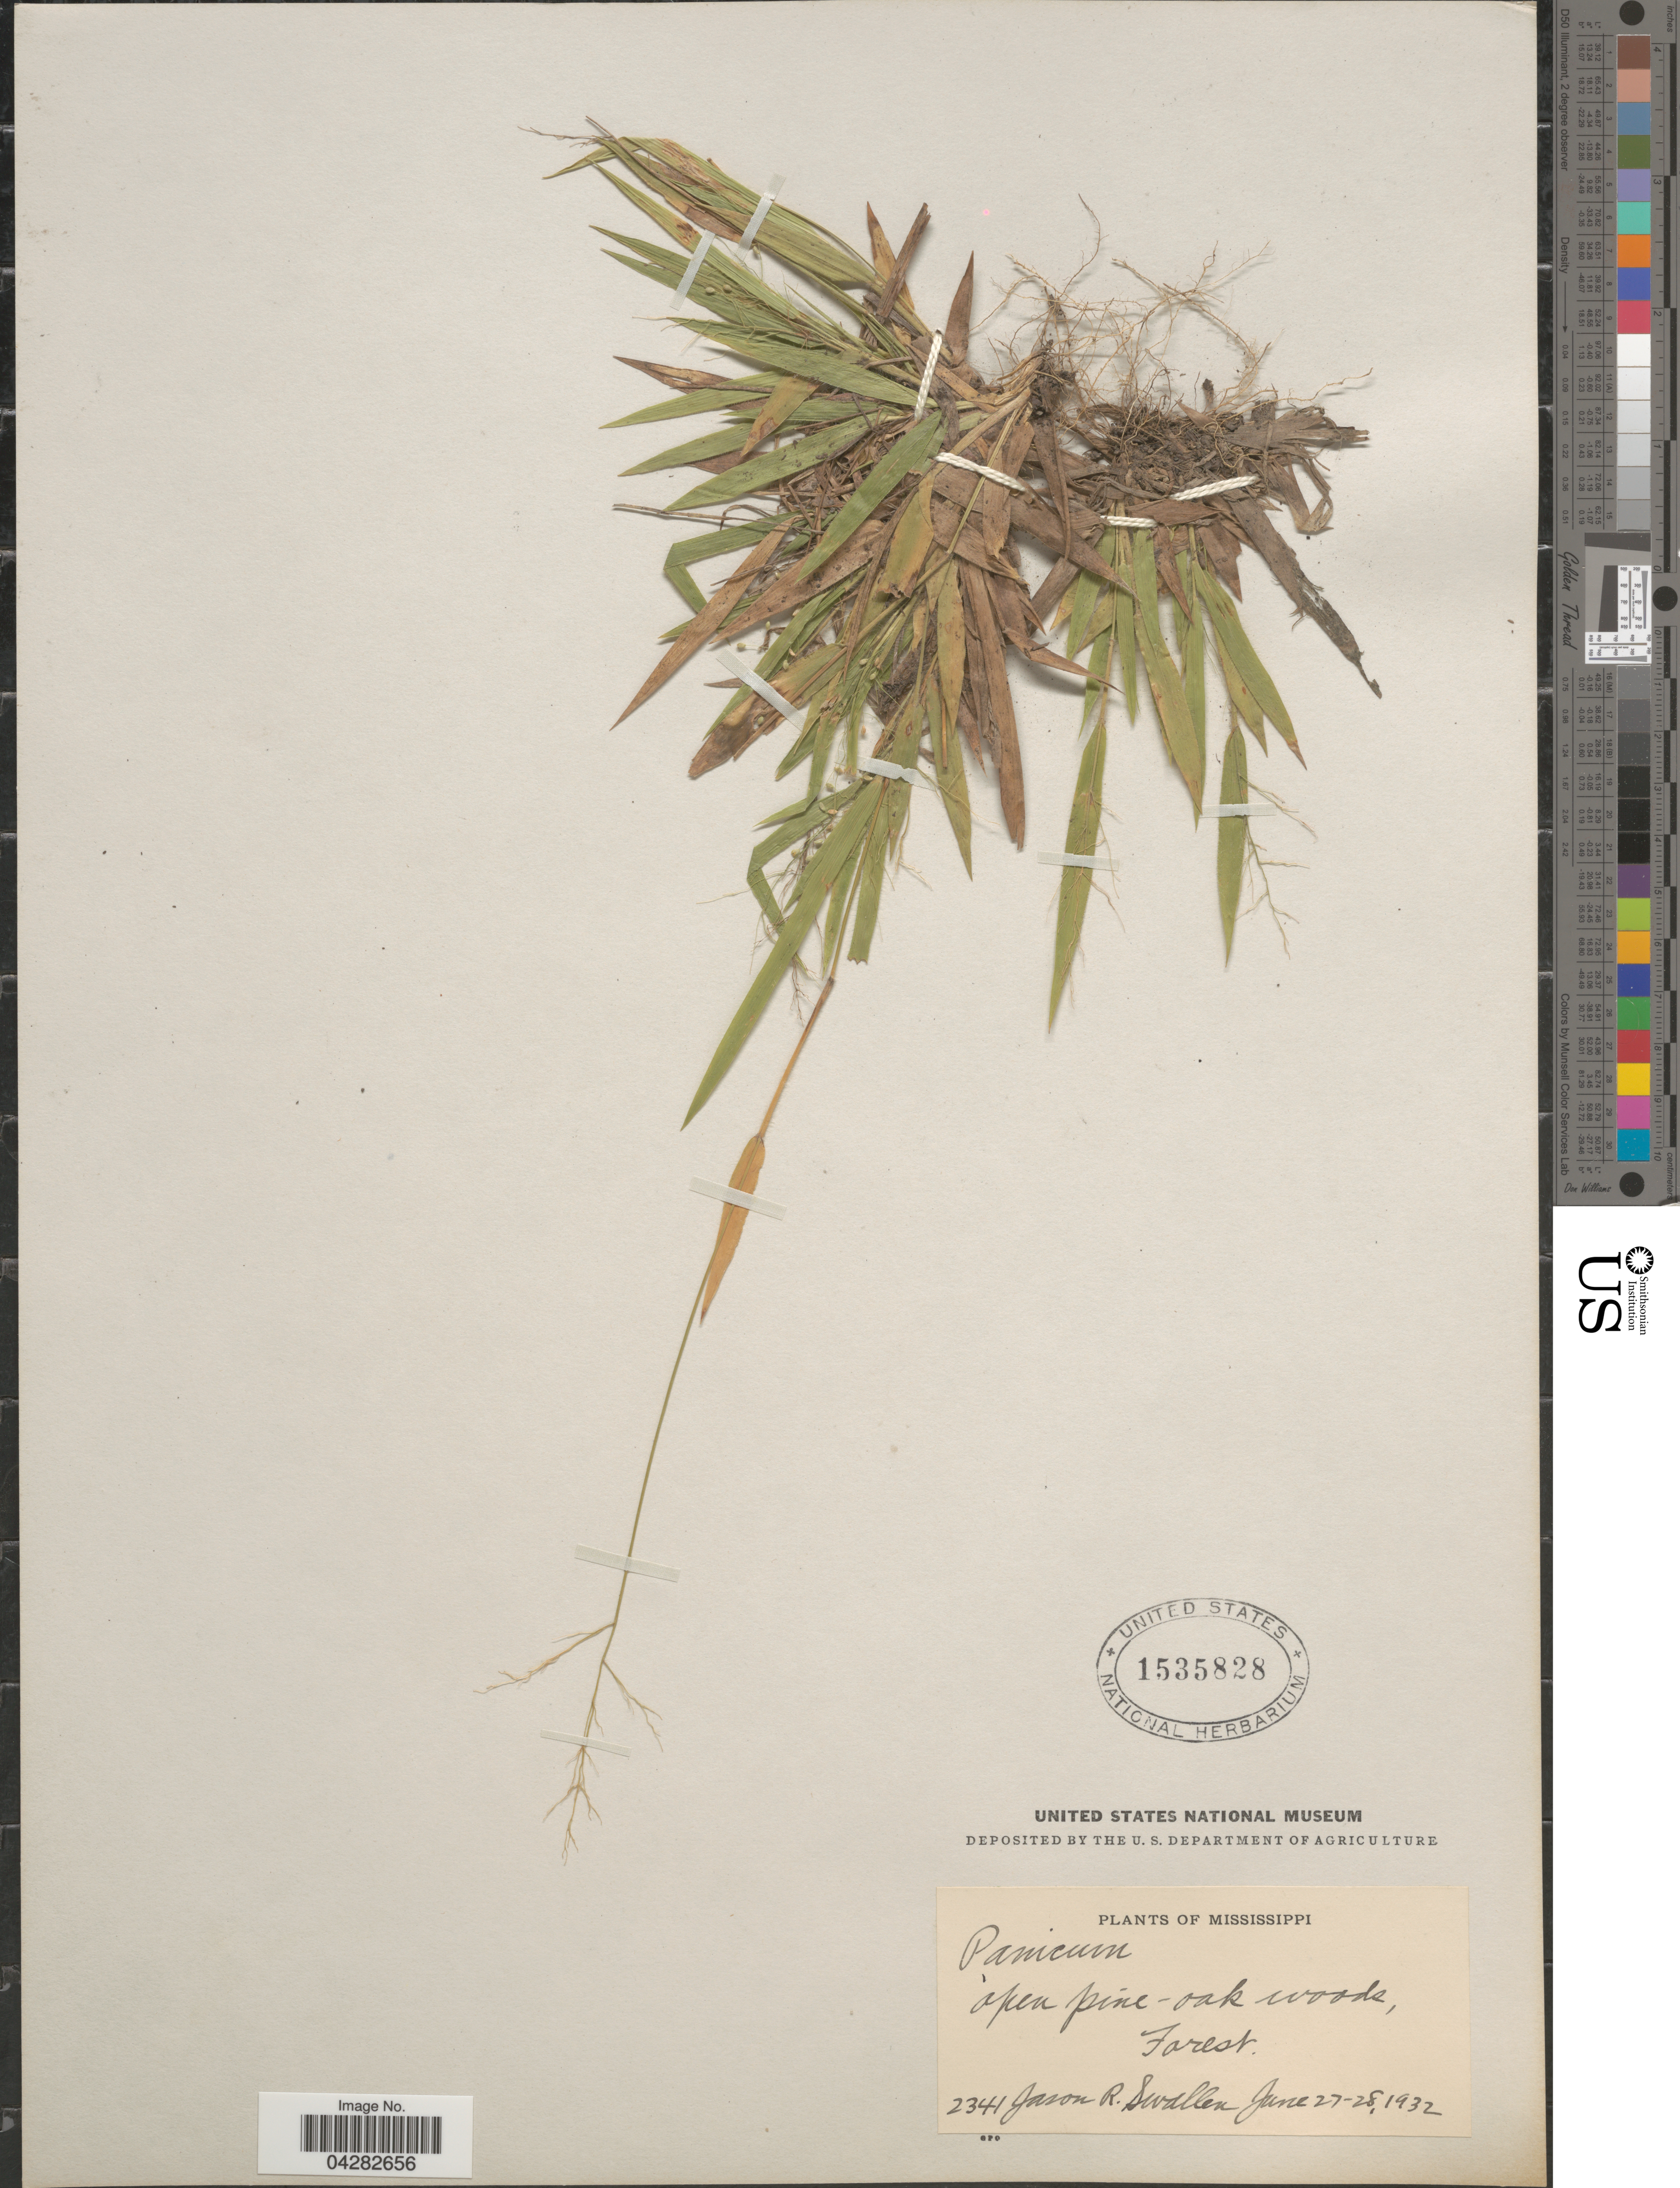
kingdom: Plantae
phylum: Tracheophyta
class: Liliopsida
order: Poales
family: Poaceae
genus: Dichanthelium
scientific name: Dichanthelium laxiflorum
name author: (Lam.) Gould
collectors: J. R. Swallen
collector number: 2341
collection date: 1932-06-27/1932-06-28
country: United States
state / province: Mississippi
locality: Forest.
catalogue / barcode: US 1535828